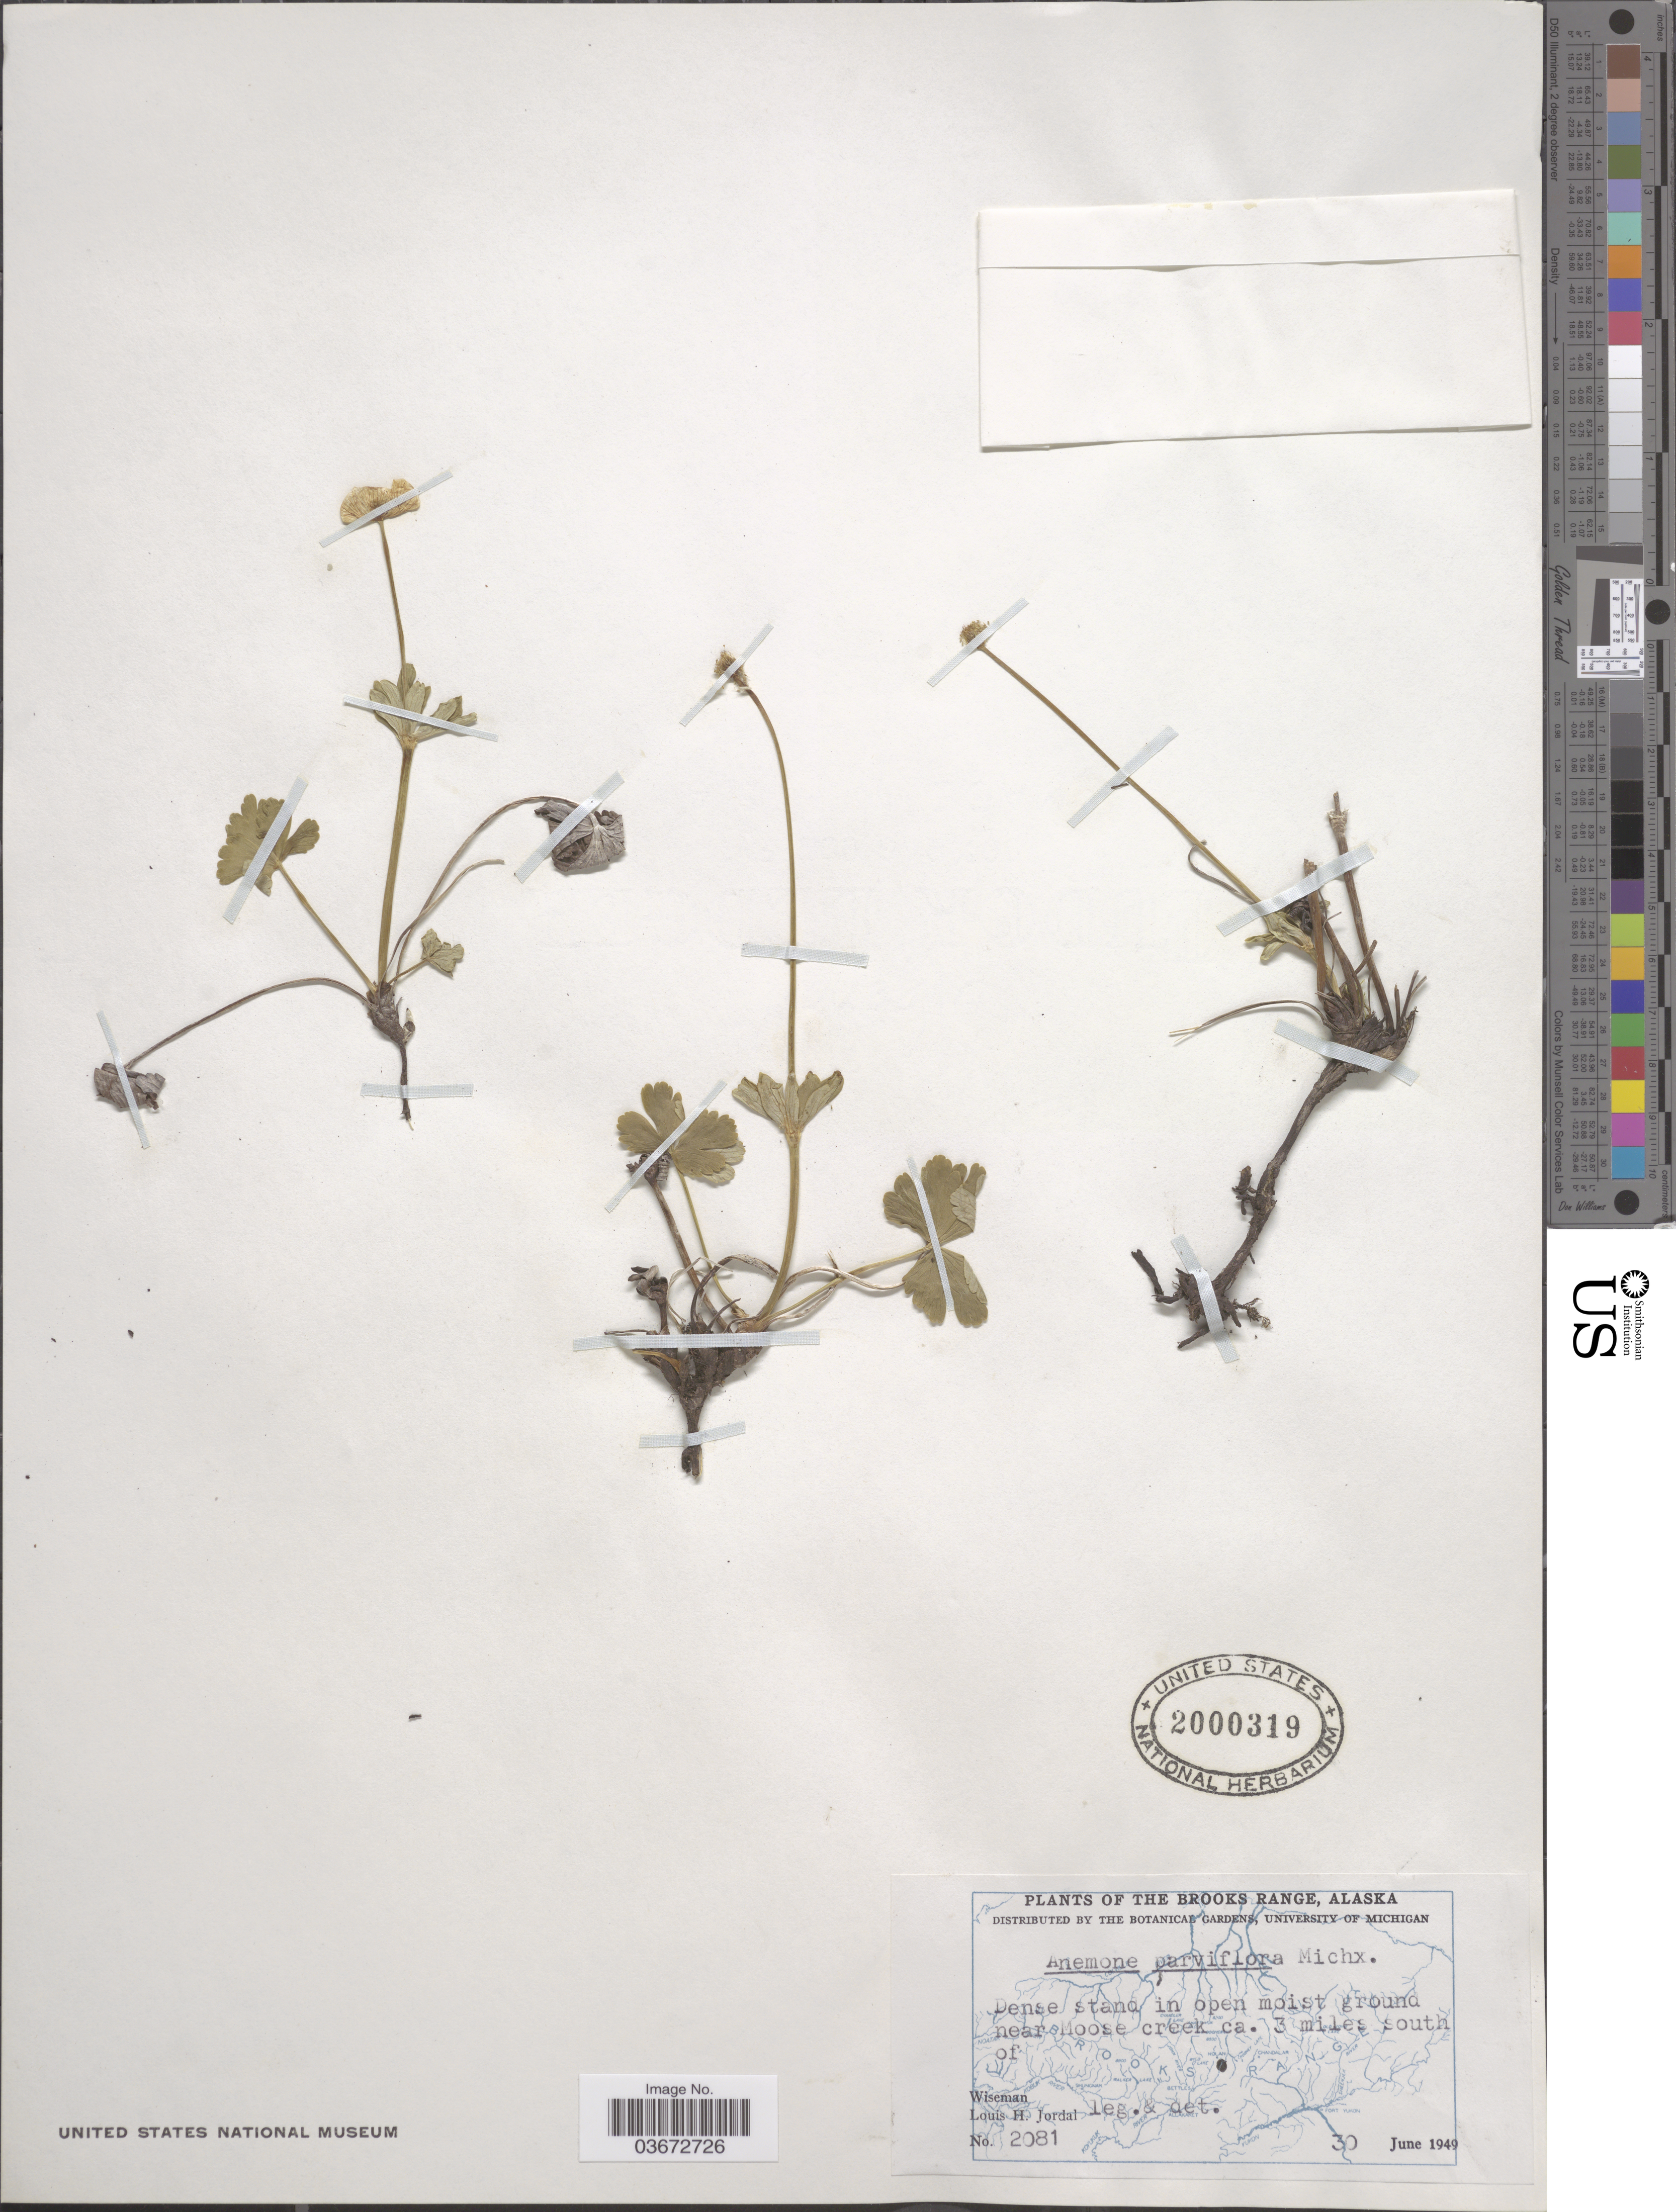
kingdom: Plantae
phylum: Tracheophyta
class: Magnoliopsida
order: Ranunculales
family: Ranunculaceae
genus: Anemone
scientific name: Anemone parviflora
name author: Michx.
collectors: L. Jordal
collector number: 2081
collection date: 1949-06-30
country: United States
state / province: Alaska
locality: The Brooks Range. Near Moose creek ca. 3 miles south of Wiseman.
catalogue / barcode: US 2000319